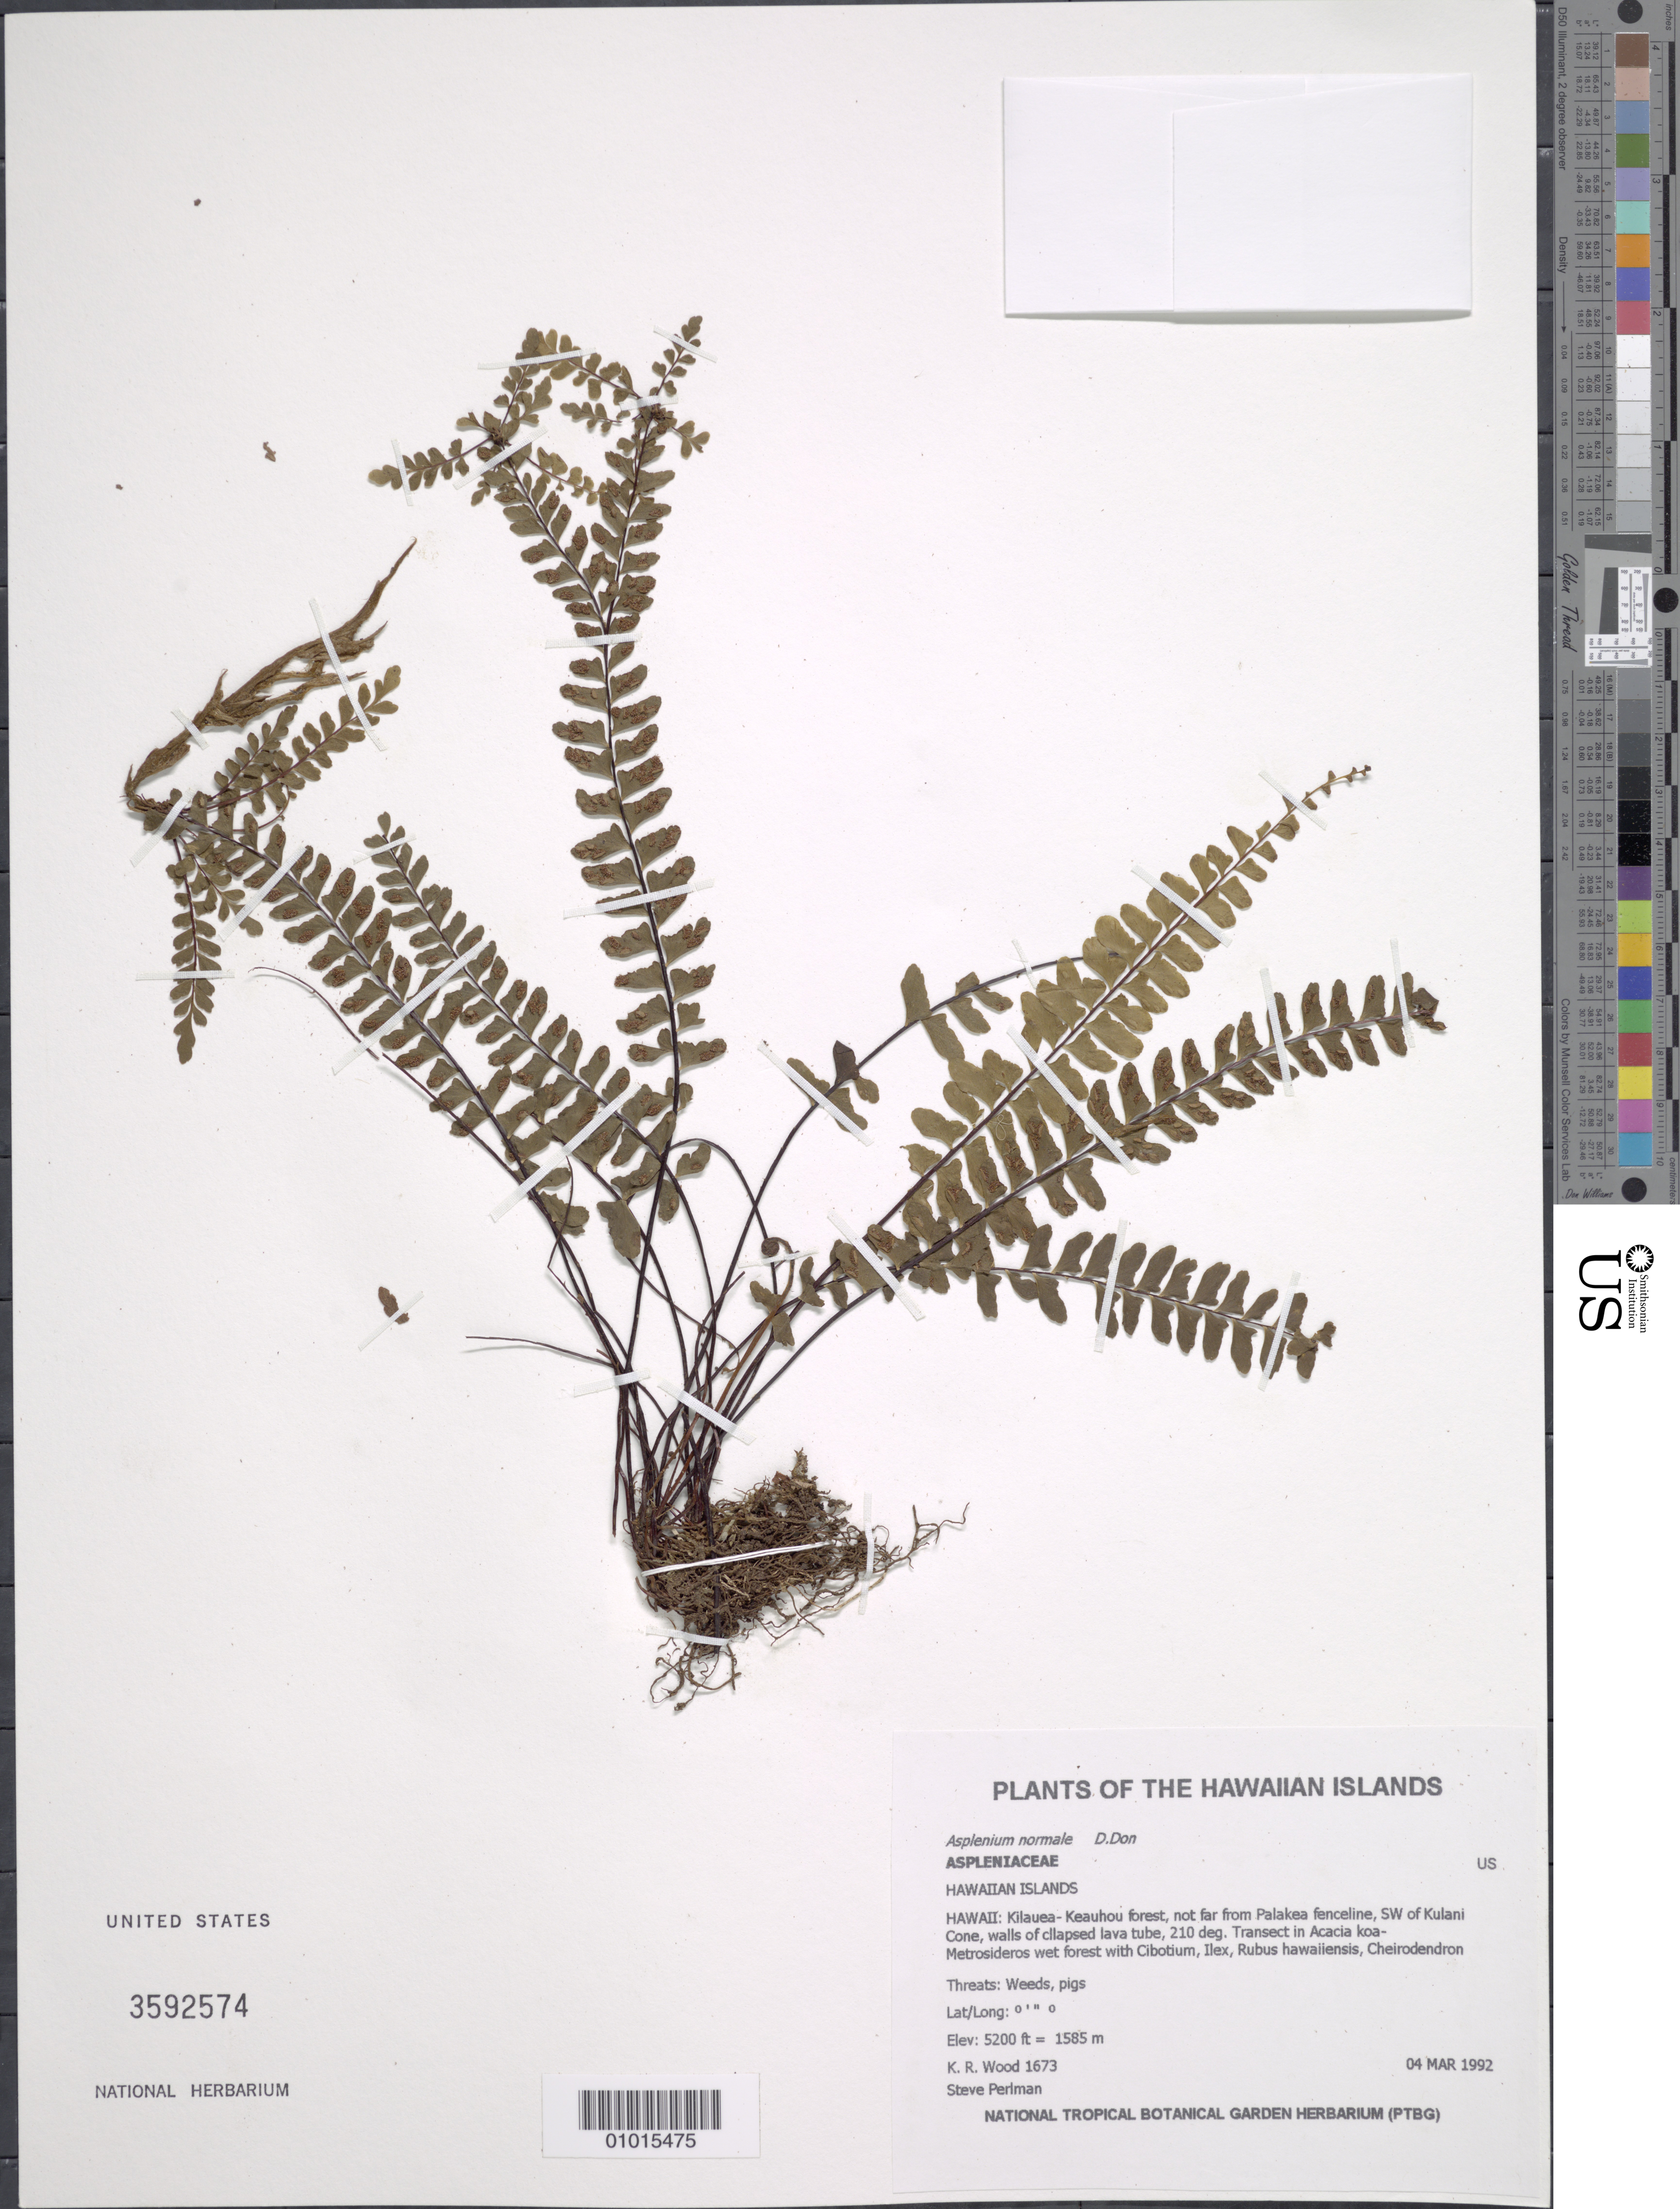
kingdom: Plantae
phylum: Tracheophyta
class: Polypodiopsida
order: Polypodiales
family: Aspleniaceae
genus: Asplenium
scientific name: Asplenium normale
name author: D. Don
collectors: K. R. Wood & S. P. Perlman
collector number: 1673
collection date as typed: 4 Mar 1992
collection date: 1992-03-04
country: United States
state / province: Hawaii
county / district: Hawaii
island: Hawaii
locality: Kilauea-Keauhou forest, not far from Palakea fenceline, SW of Kulani Cone, walls of collapsed lava tube.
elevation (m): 1585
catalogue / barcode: US 3592574